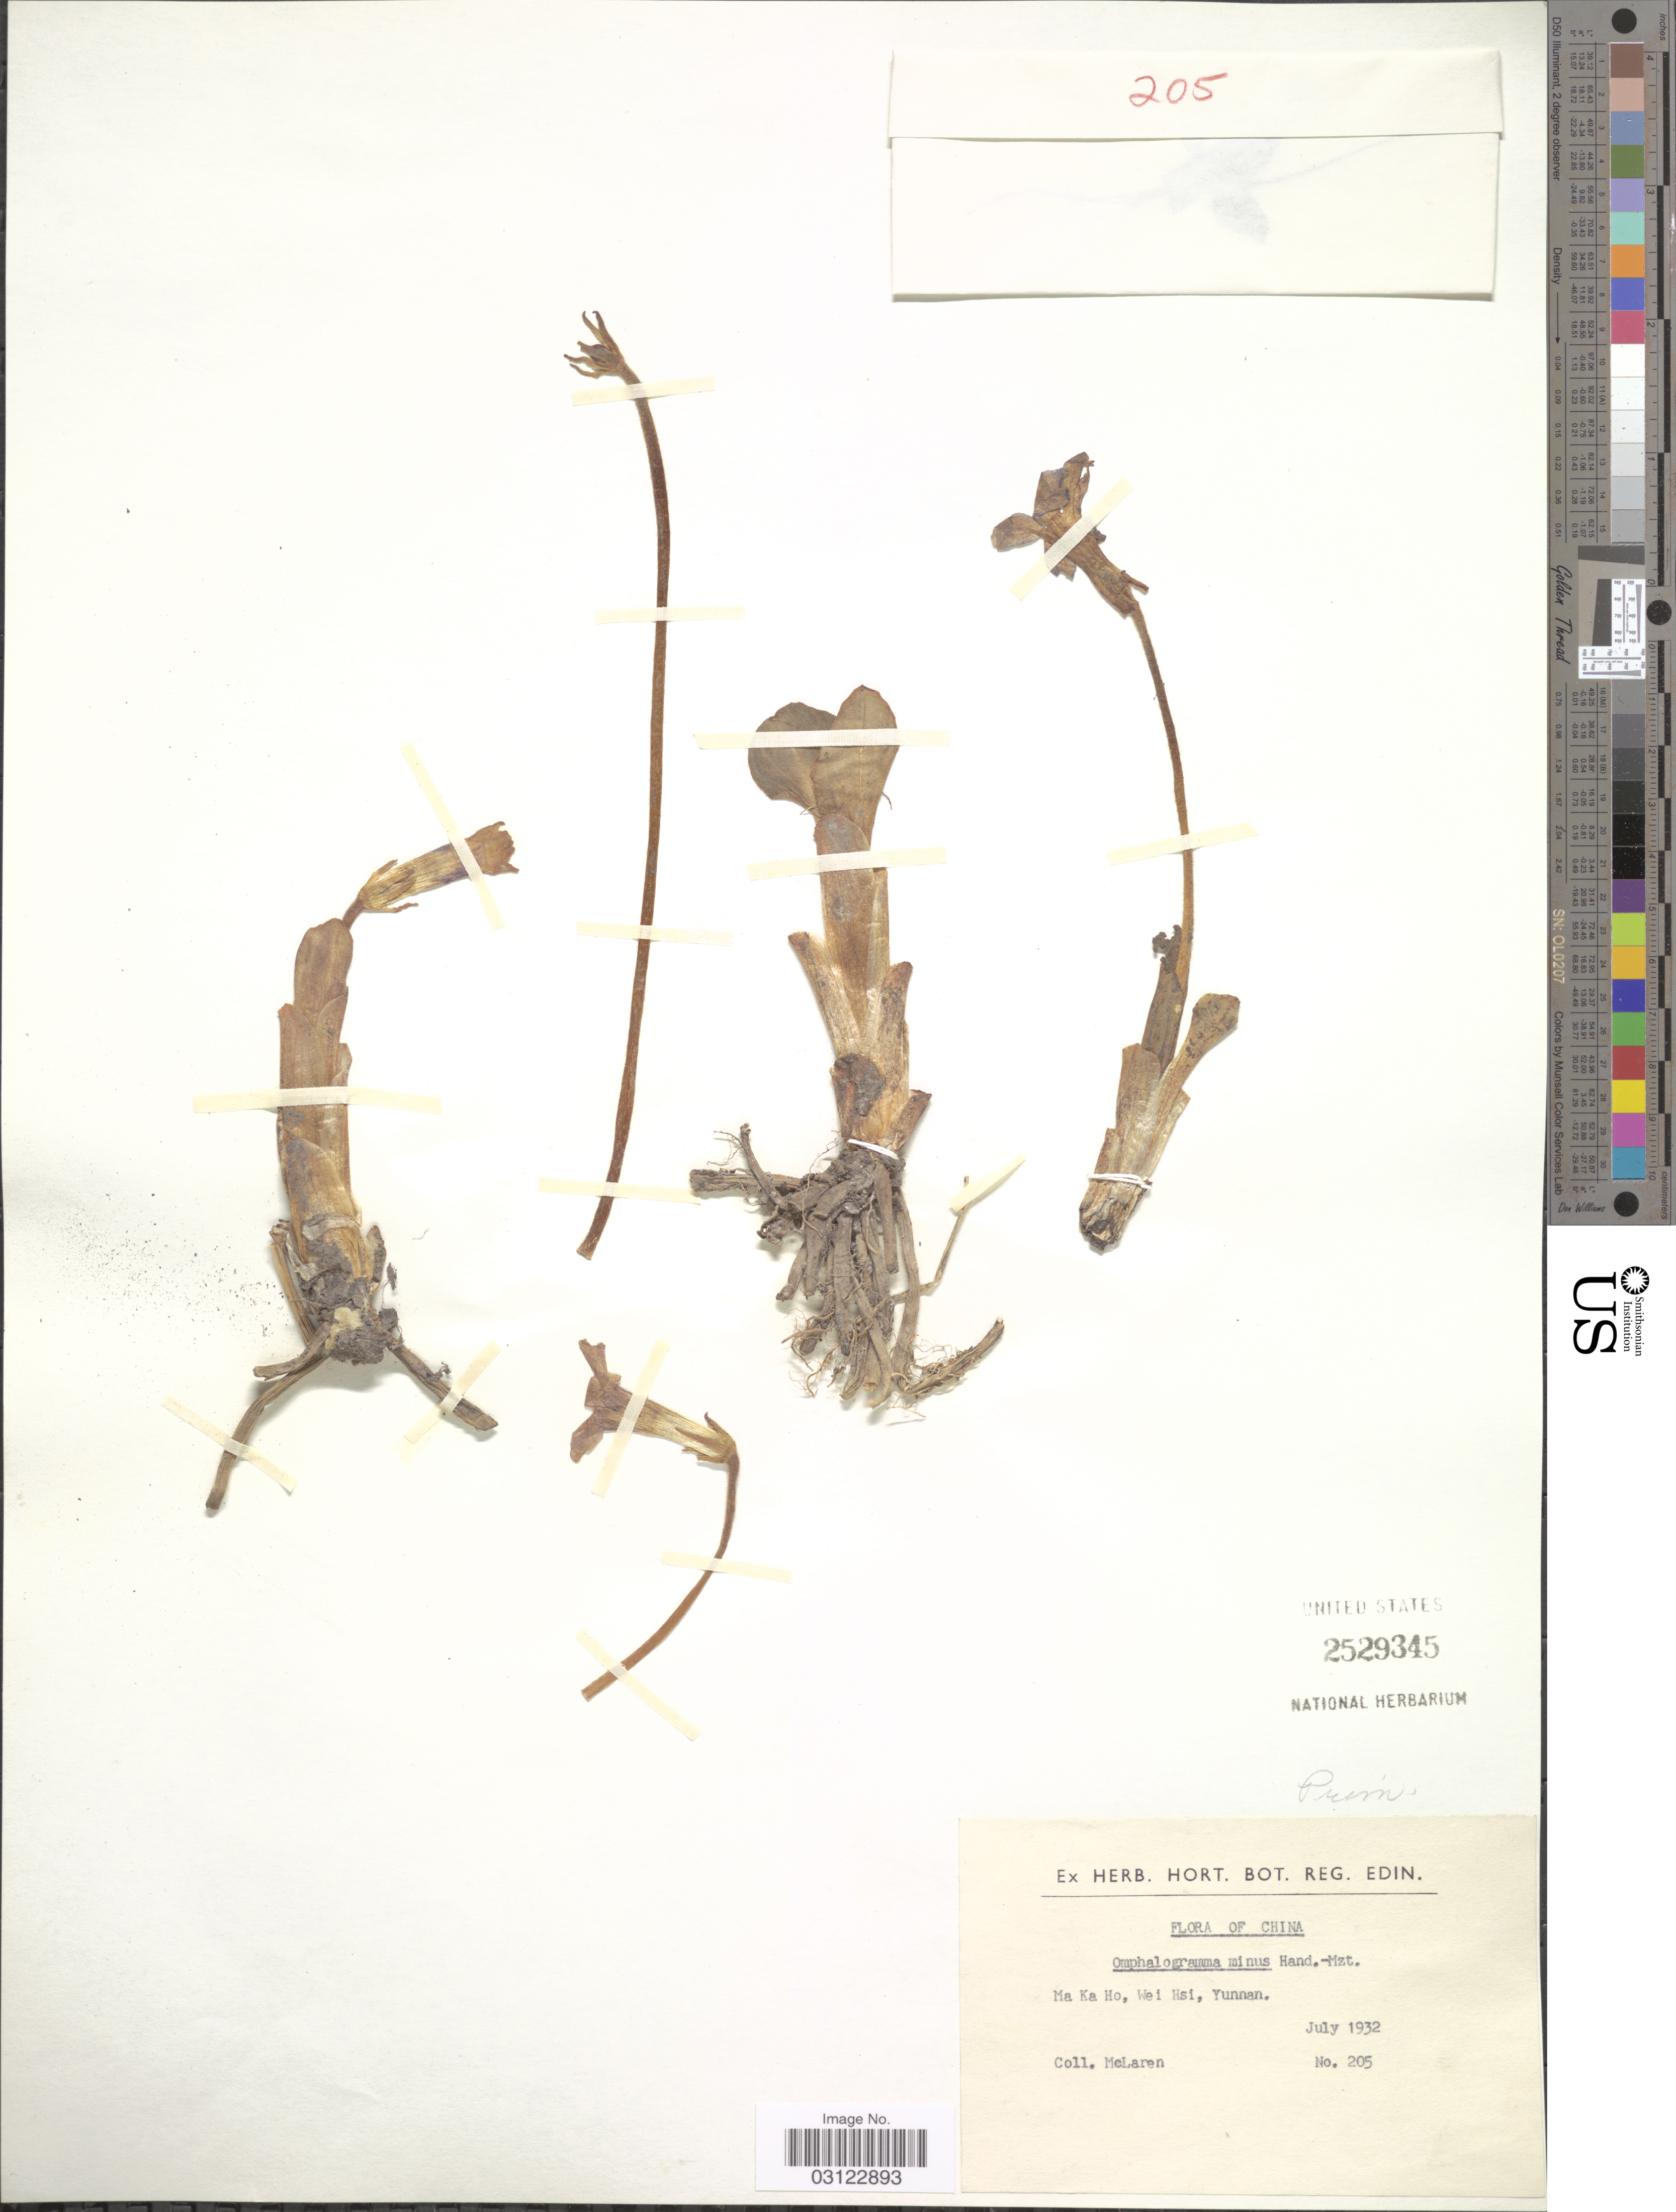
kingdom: Plantae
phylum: Tracheophyta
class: Magnoliopsida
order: Ericales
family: Primulaceae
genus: Omphalogramma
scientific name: Omphalogramma minus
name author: Hand.-Mazz.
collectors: McLaren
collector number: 205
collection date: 1932-07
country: China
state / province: Yunnan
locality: Ma Ka Ho, Wei Hsi.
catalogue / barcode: US 2529345